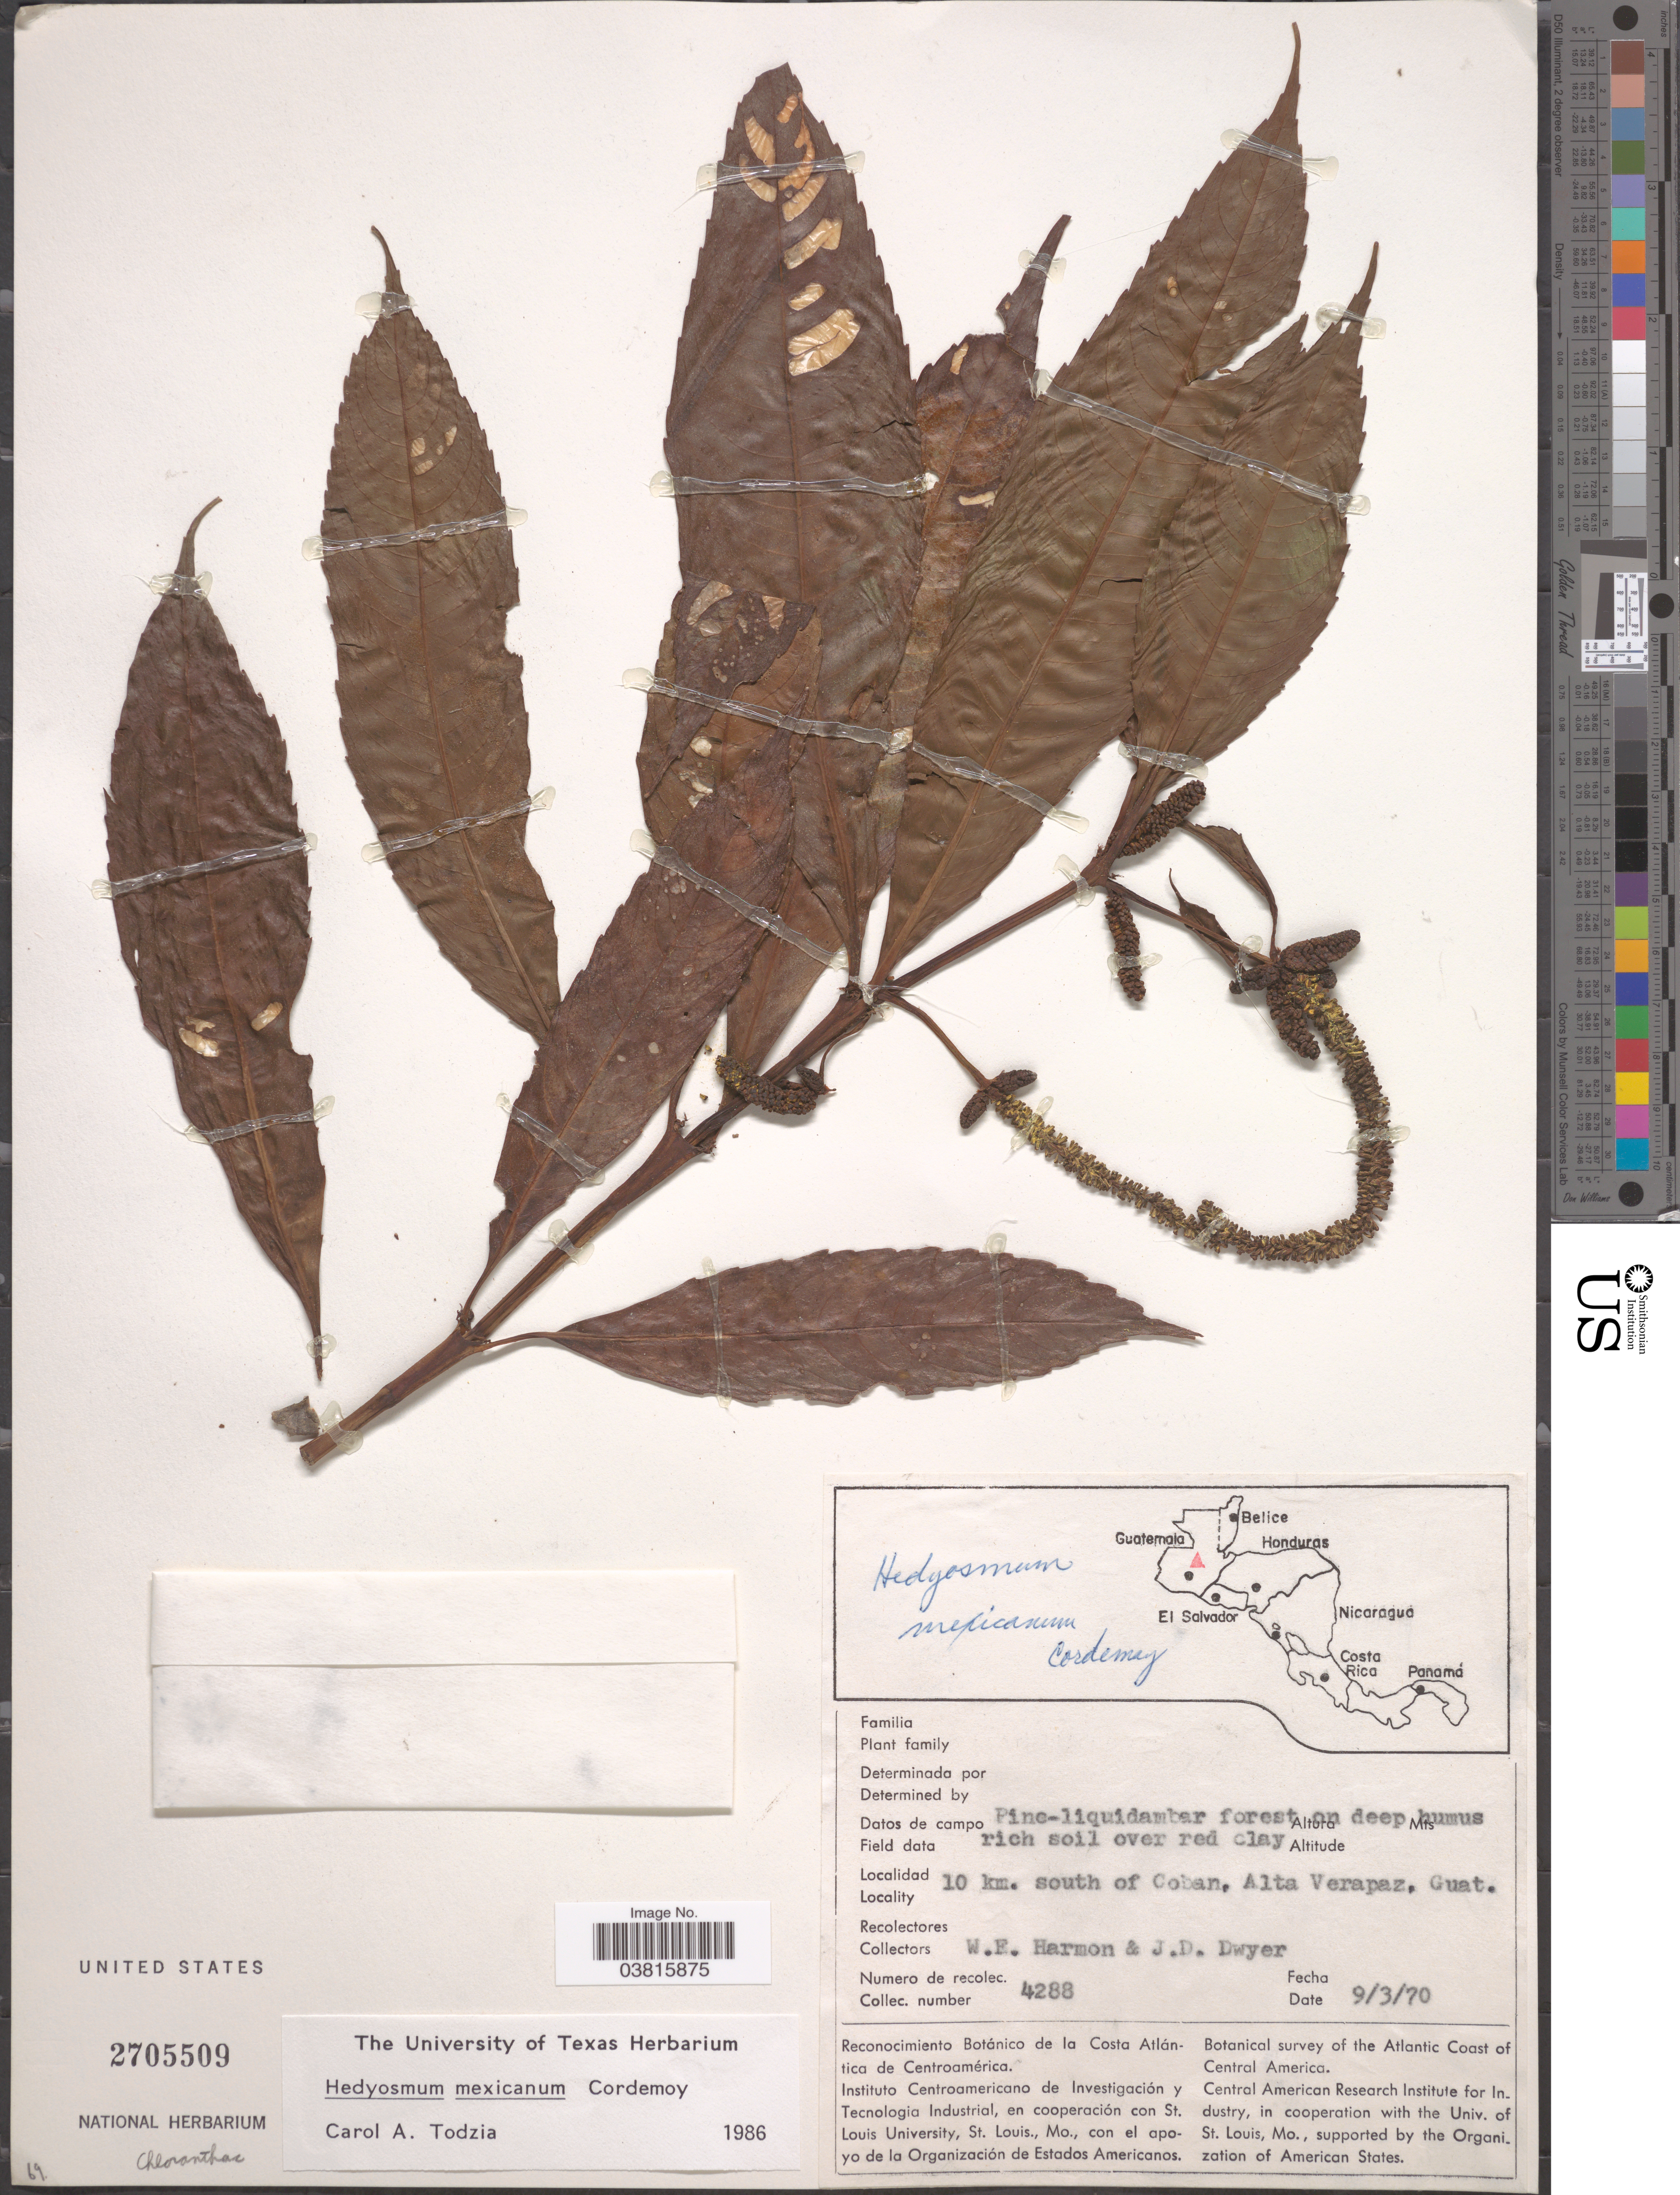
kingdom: Plantae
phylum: Tracheophyta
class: Magnoliopsida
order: Chloranthales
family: Chloranthaceae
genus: Hedyosmum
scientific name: Hedyosmum artocarpus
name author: Solms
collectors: W. E. Harmon & J. D. Dwyer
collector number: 4288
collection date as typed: Transcribed d/m/y: 9/3/70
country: Guatemala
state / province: Alta Verapaz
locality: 10 km. south of Coban.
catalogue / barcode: US 2705509